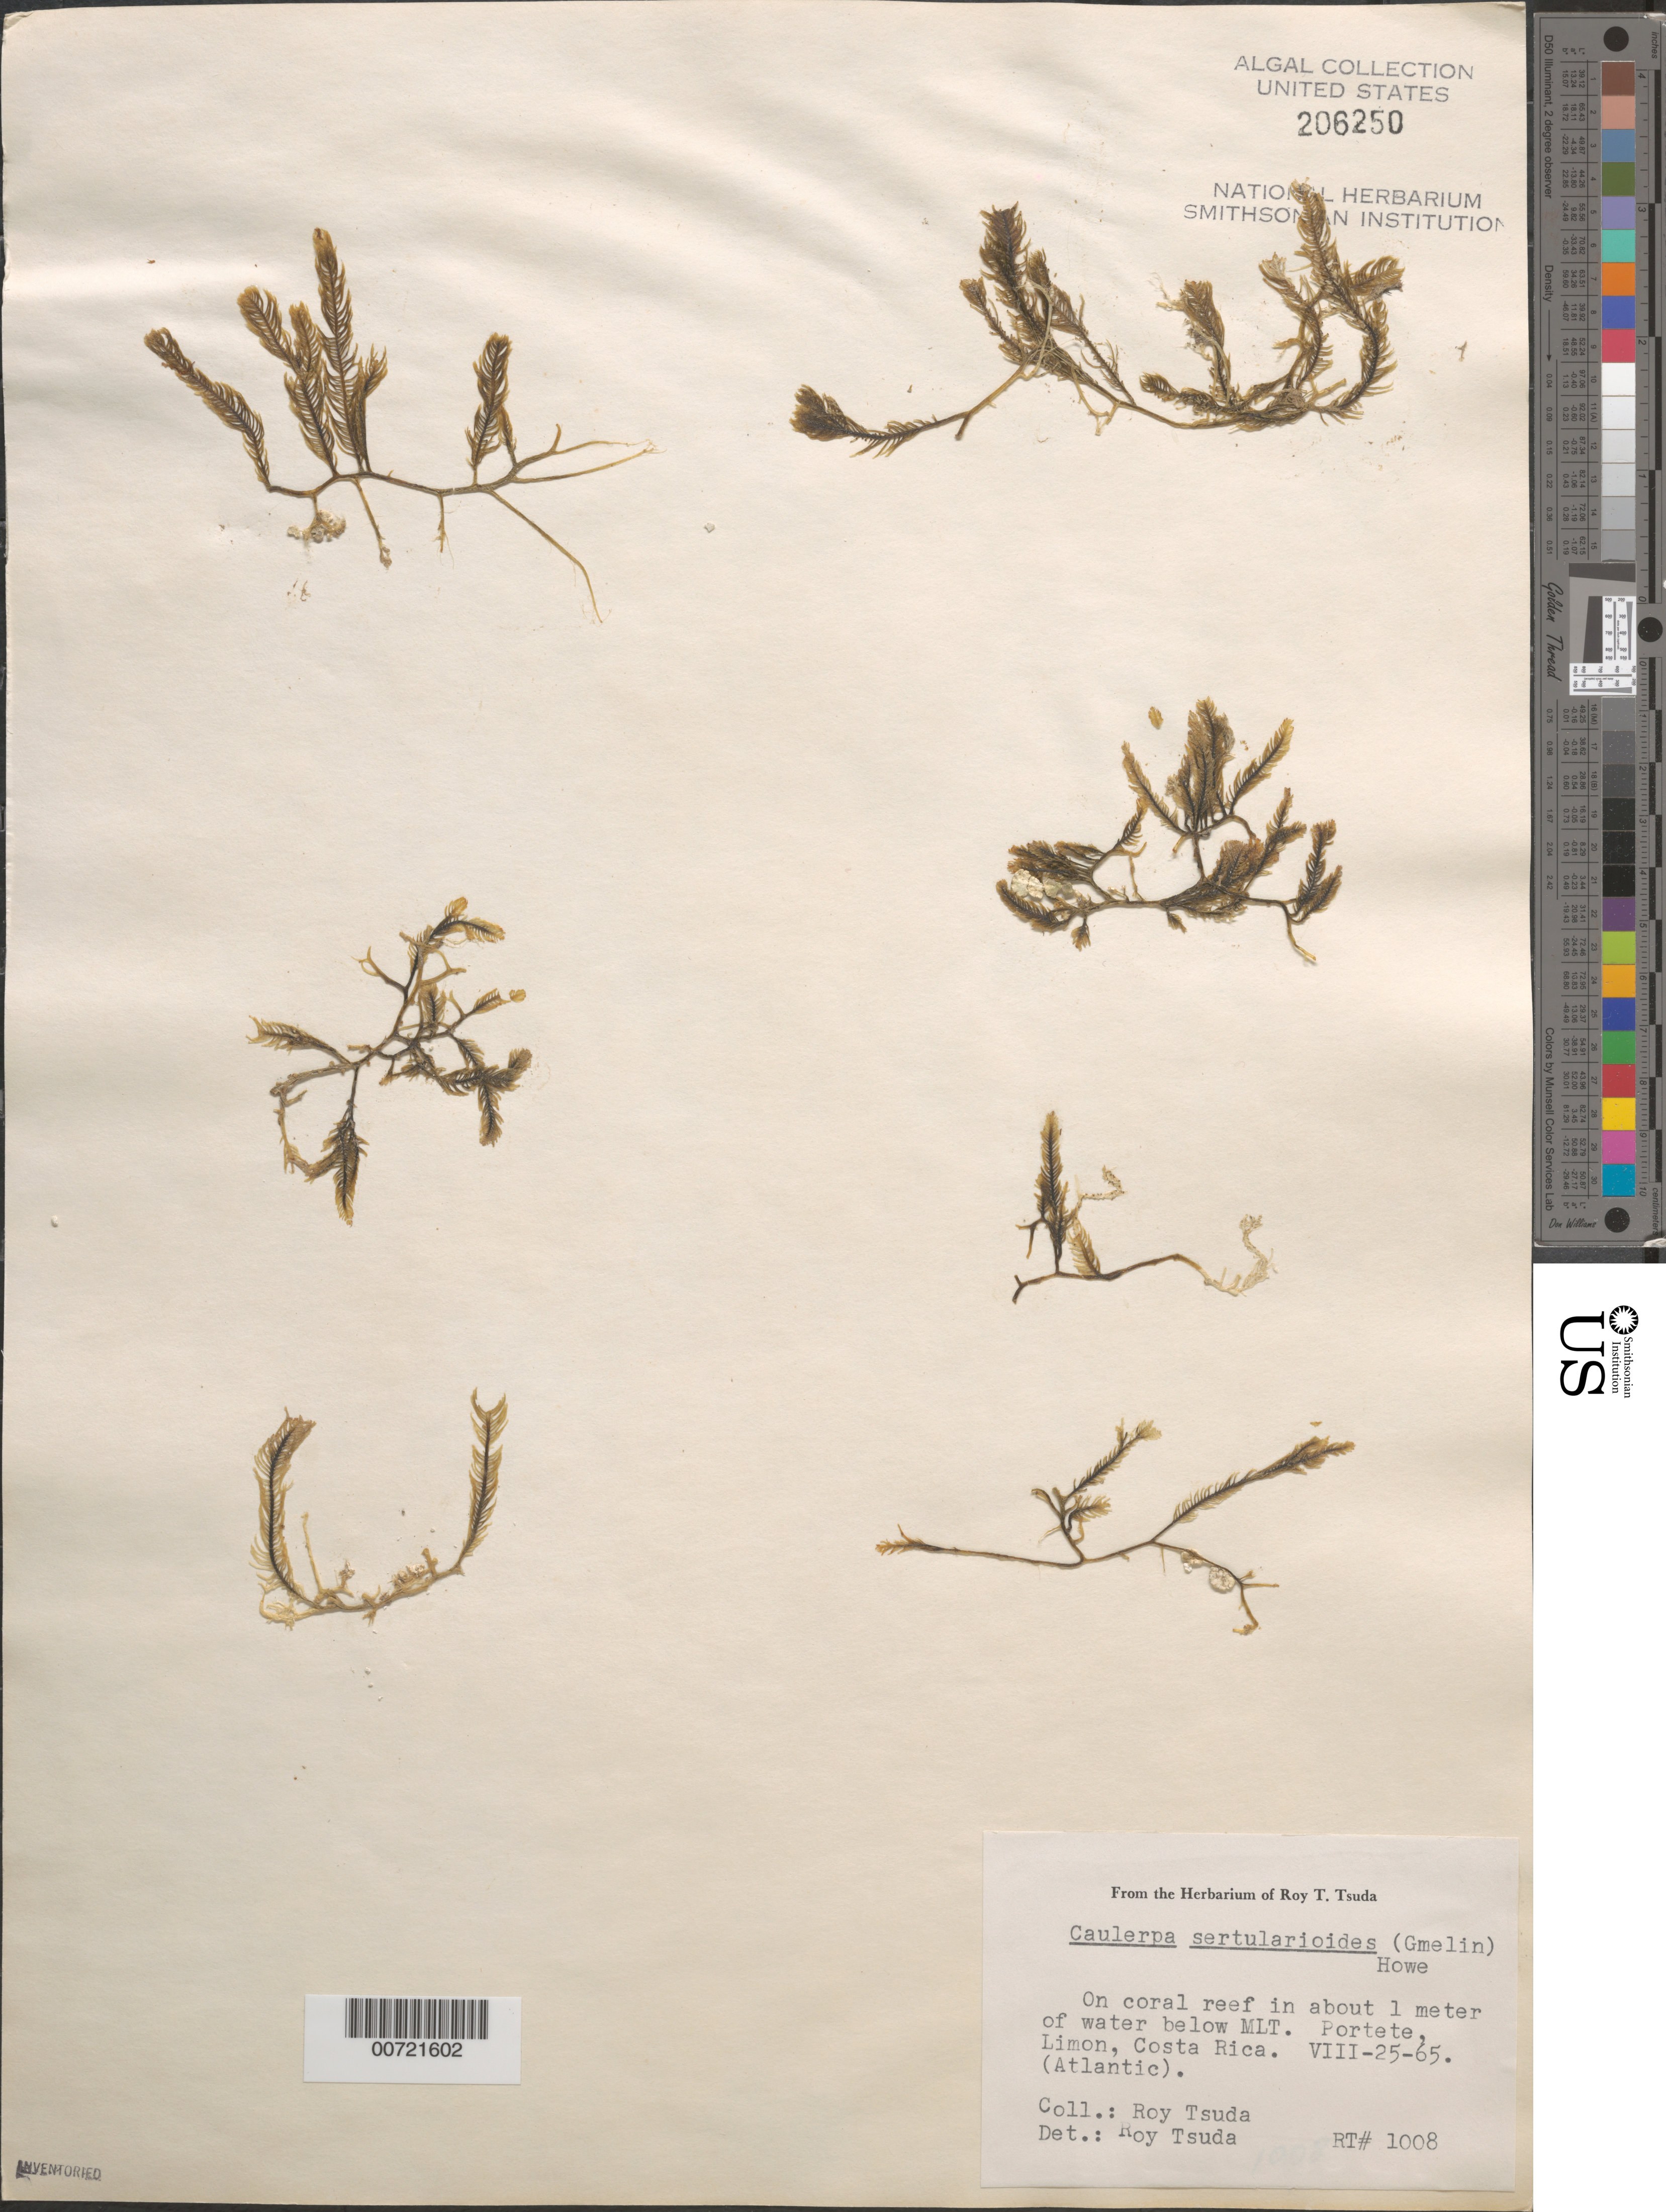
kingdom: Plantae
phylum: Chlorophyta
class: Ulvophyceae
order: Bryopsidales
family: Caulerpaceae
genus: Caulerpa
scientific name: Caulerpa sertularioides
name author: (S.G. Gmel.) M. Howe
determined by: Tsuda, R. T.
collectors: R. Tsuda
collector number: RT 1008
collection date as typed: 25 Aug 1965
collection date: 1965-08-25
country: Costa Rica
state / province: Limón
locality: Portete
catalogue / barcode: US 206250